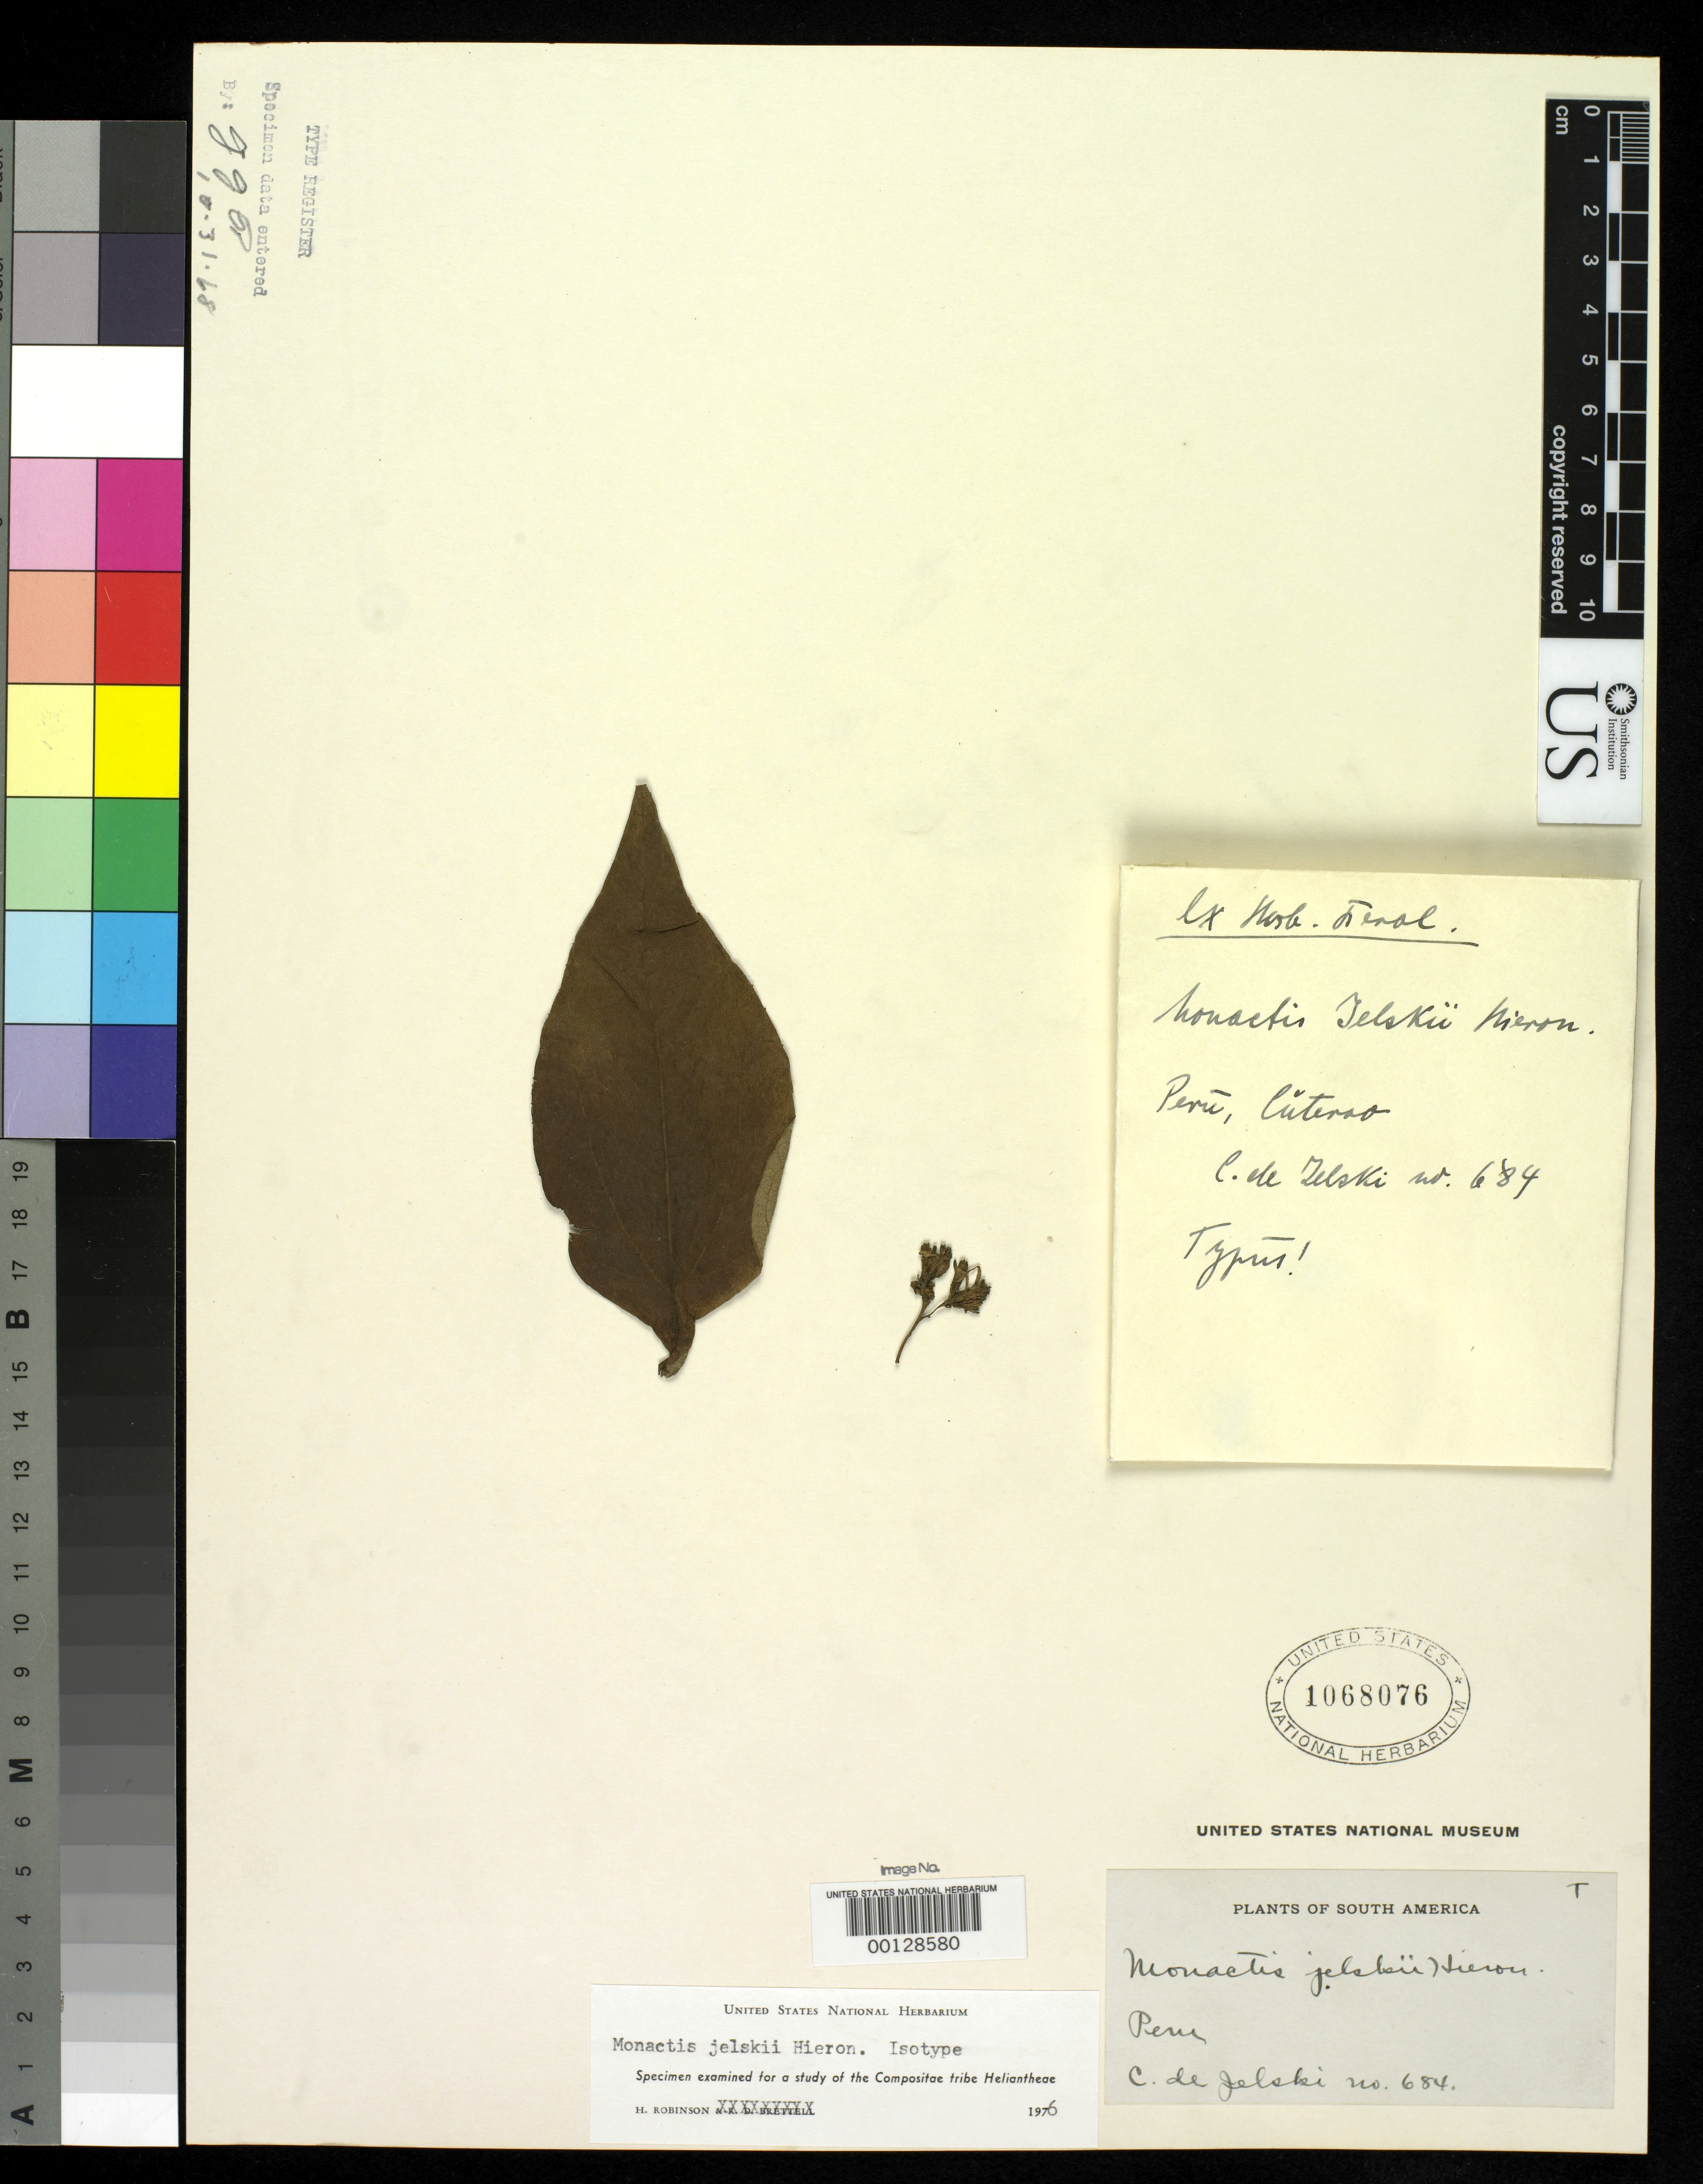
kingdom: Plantae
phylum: Tracheophyta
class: Magnoliopsida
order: Asterales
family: Asteraceae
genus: Monactis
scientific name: Monactis jelskii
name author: Hieron.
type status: Isotype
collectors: C. von Jelski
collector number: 684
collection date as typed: Apr 1879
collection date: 1879-04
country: Peru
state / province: Cajamarca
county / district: Cutervo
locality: Cutervo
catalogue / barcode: US 1068076